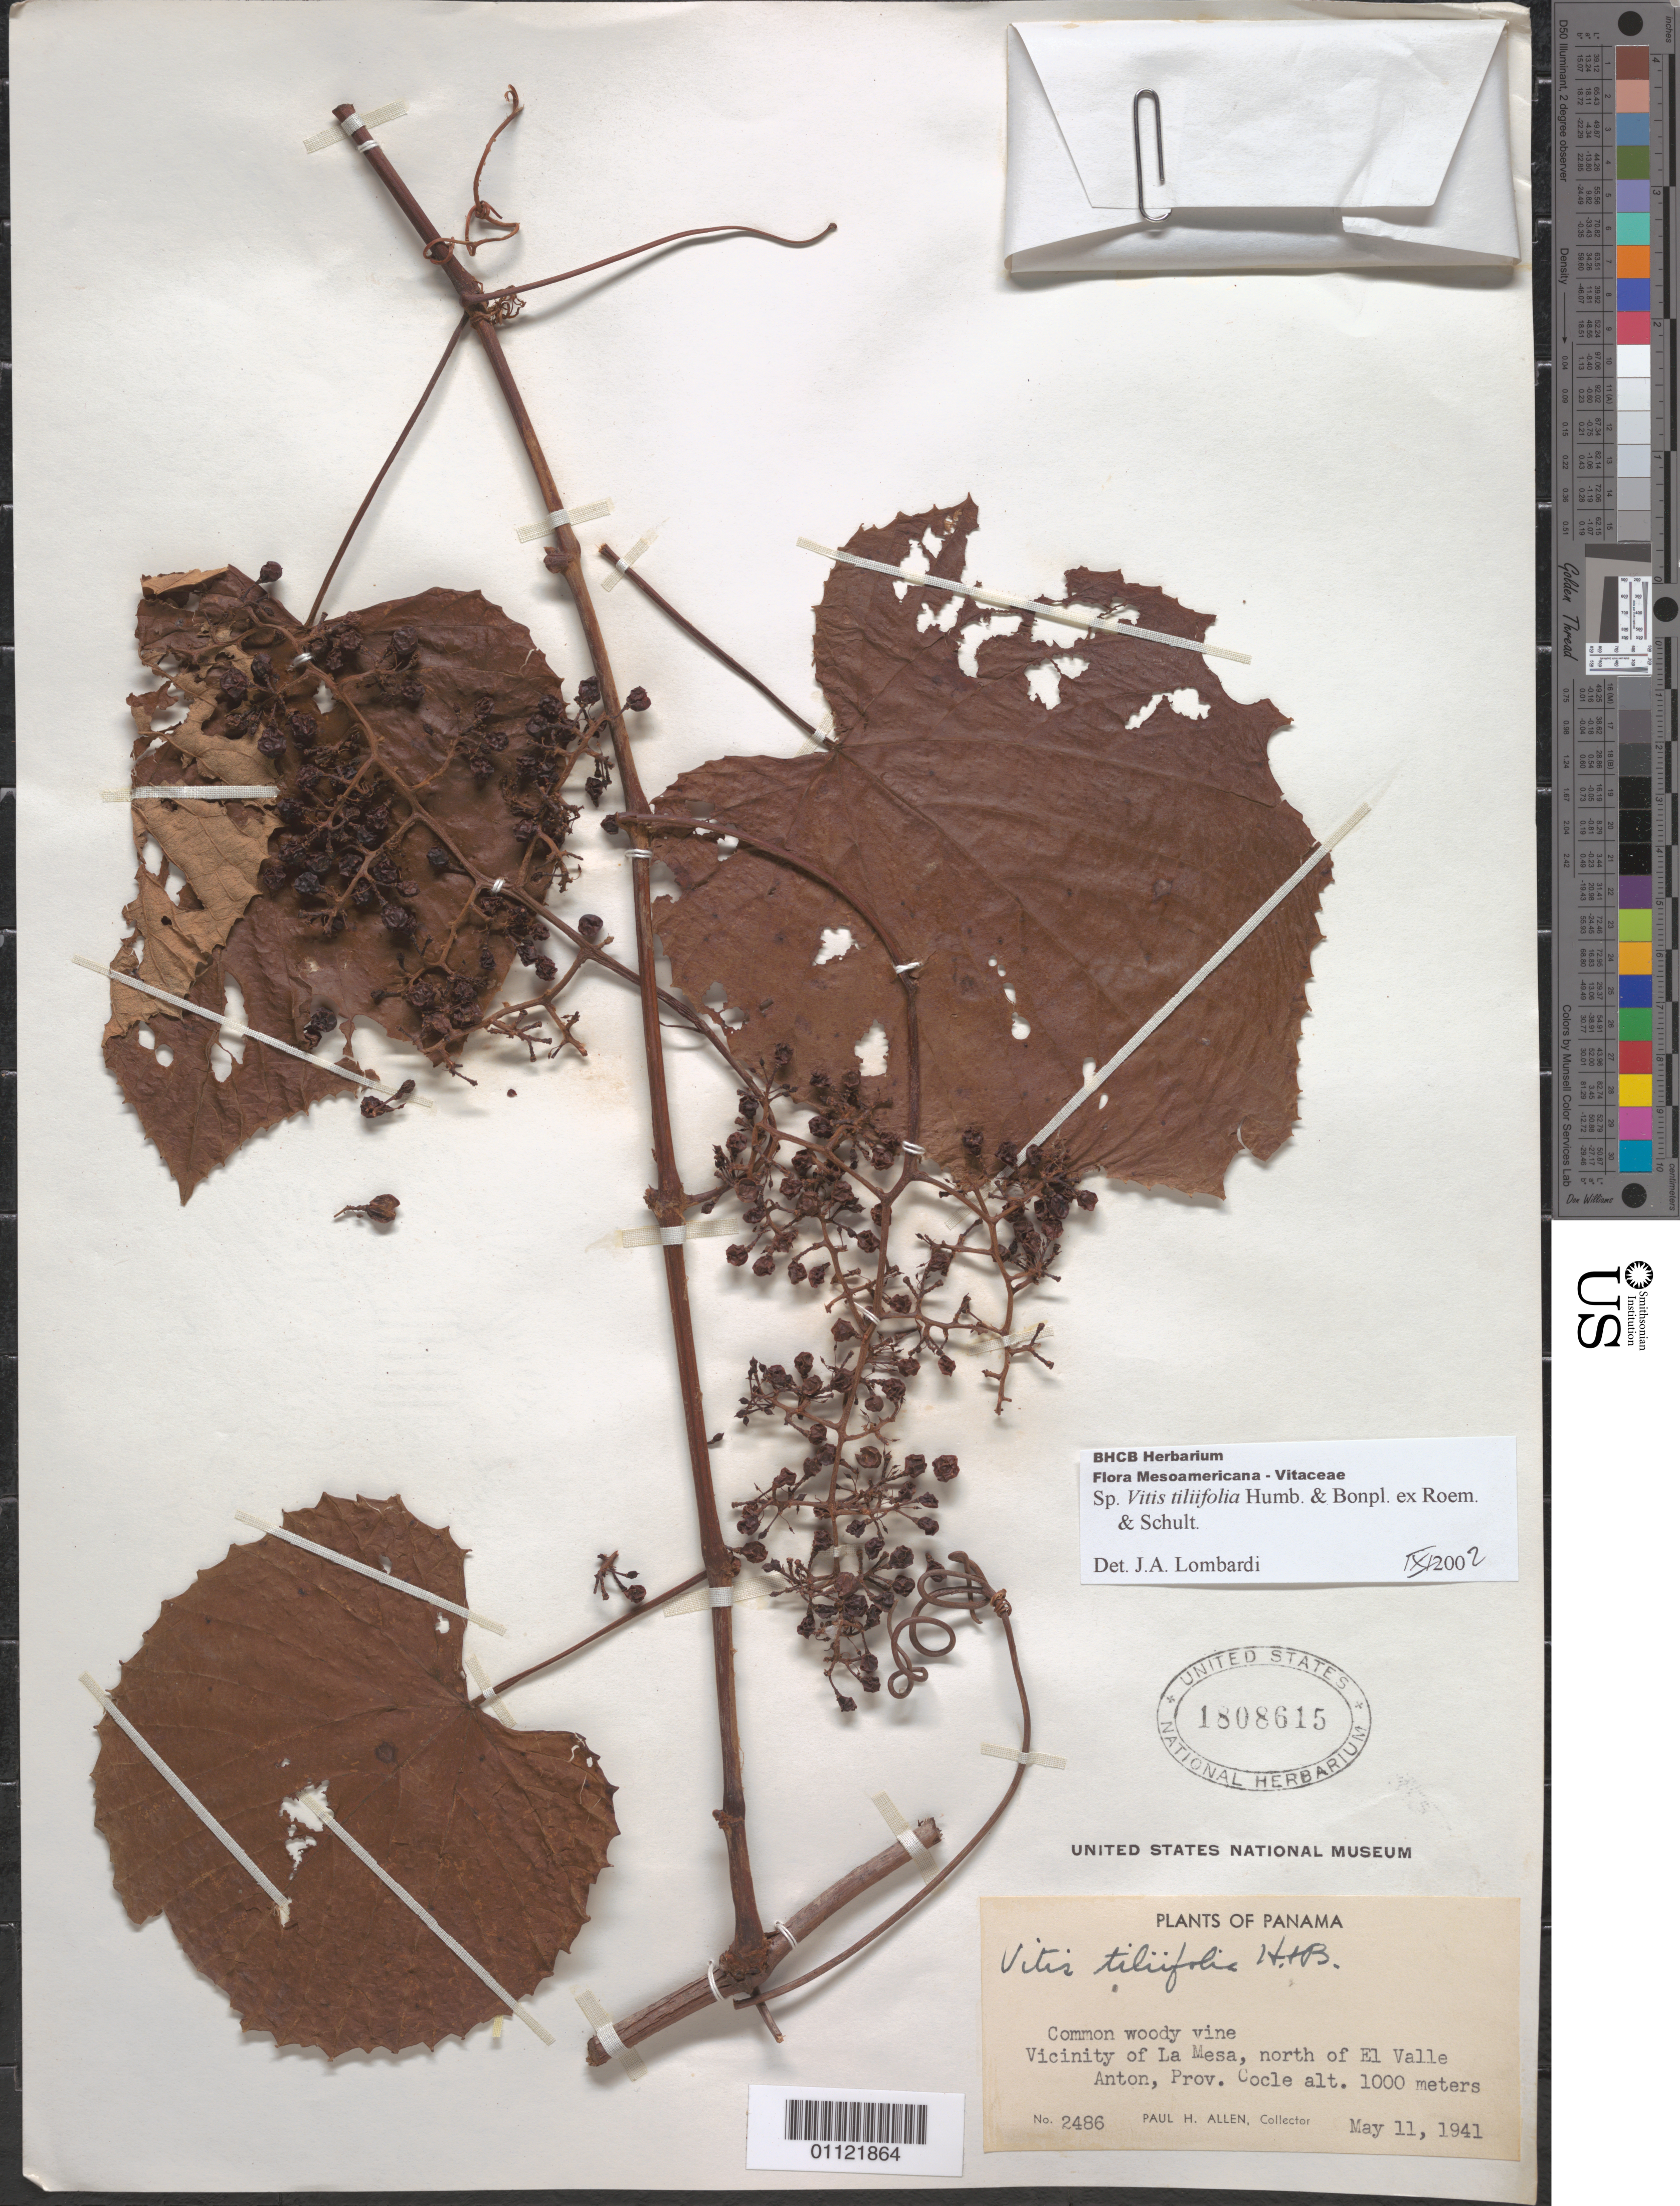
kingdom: Plantae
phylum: Tracheophyta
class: Magnoliopsida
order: Vitales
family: Vitaceae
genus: Vitis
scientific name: Vitis tiliifolia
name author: Humb. & Bonpl. ex Schult.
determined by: Lombardi, Julio A.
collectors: H. P. Allen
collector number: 2486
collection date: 1941-05-11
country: Panama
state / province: Coclé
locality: vicinity of La Mesa, north of El Valle Anton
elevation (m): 1000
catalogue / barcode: US 1808615